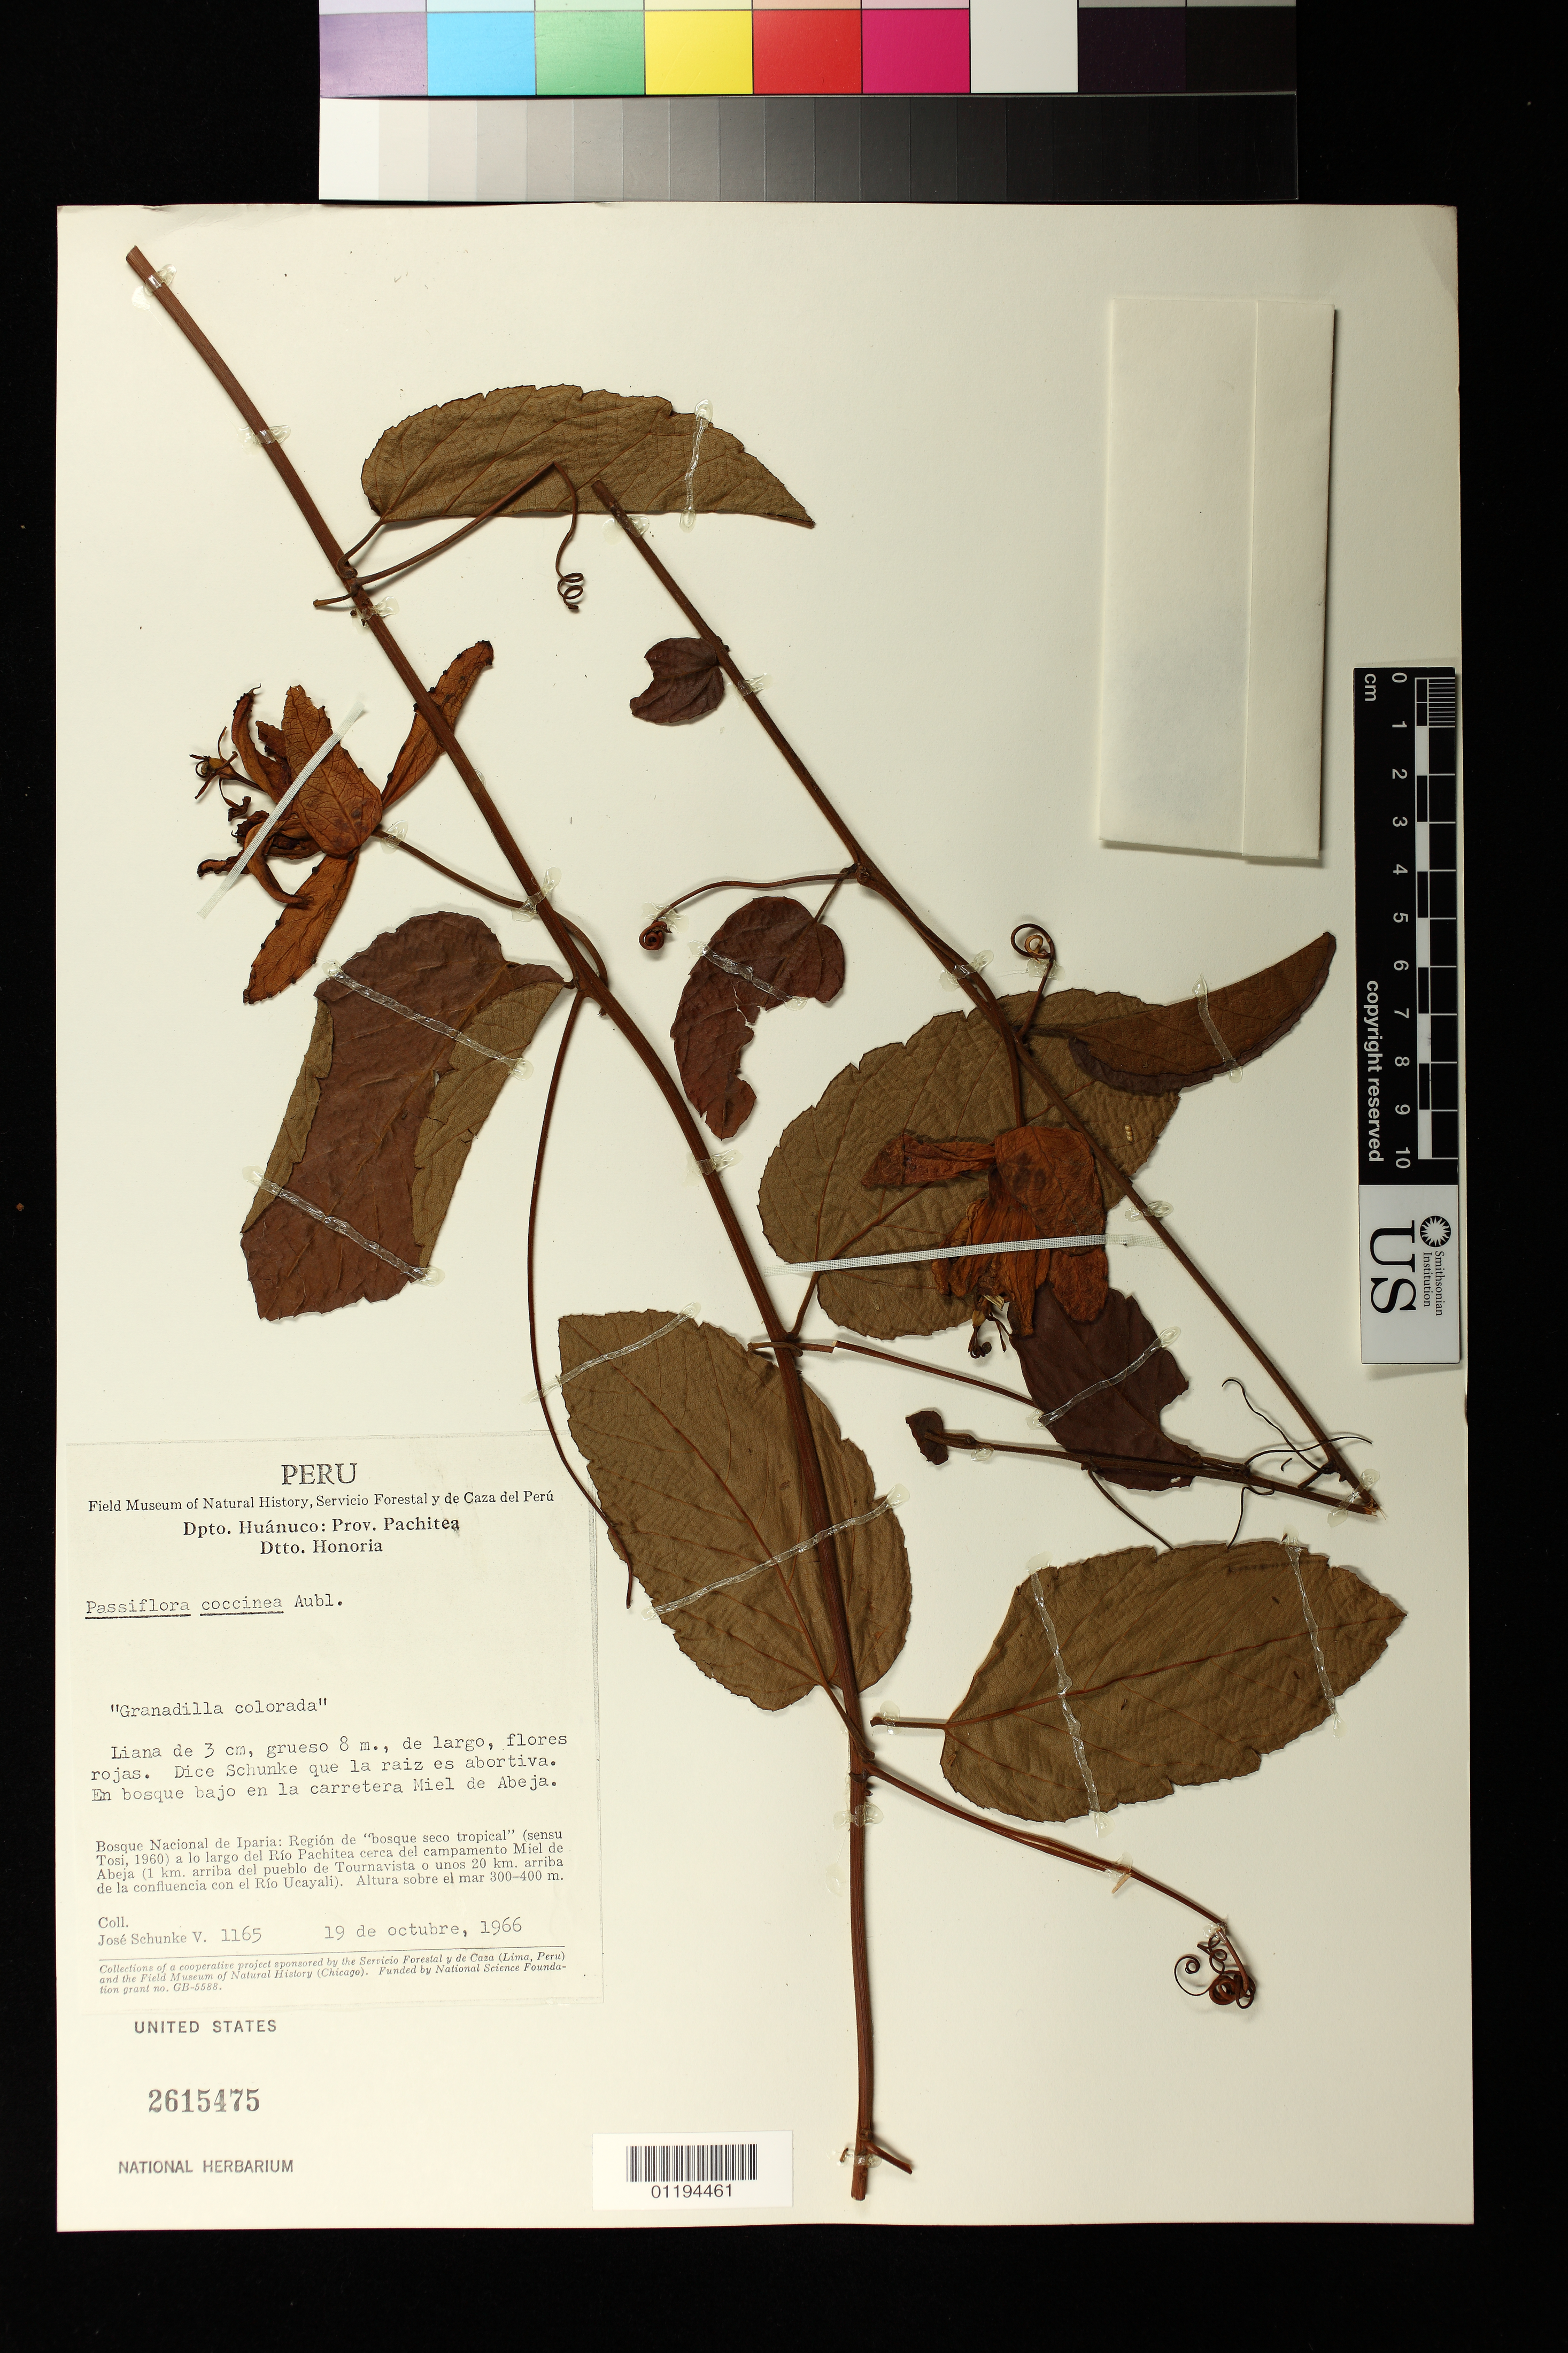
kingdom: Plantae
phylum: Tracheophyta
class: Magnoliopsida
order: Malpighiales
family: Passifloraceae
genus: Passiflora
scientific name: Passiflora coccinea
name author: Aubl.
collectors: J. Schunke Vigo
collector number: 1165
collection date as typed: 19 Oct 1966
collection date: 1966-10-19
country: Peru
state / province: Huánuco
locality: Bosque Nacional de Iparia: Region de "bosque seco tropical"(sensu Tosi, 1960) a lo largo del Rio Pachitea cerca del campamento Miel de Abeja (I km arriba del pueblo de Tournavista o unos 20 km arriba de la confluencia con el Rio Ucayali)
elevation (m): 300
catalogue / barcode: US 2615475